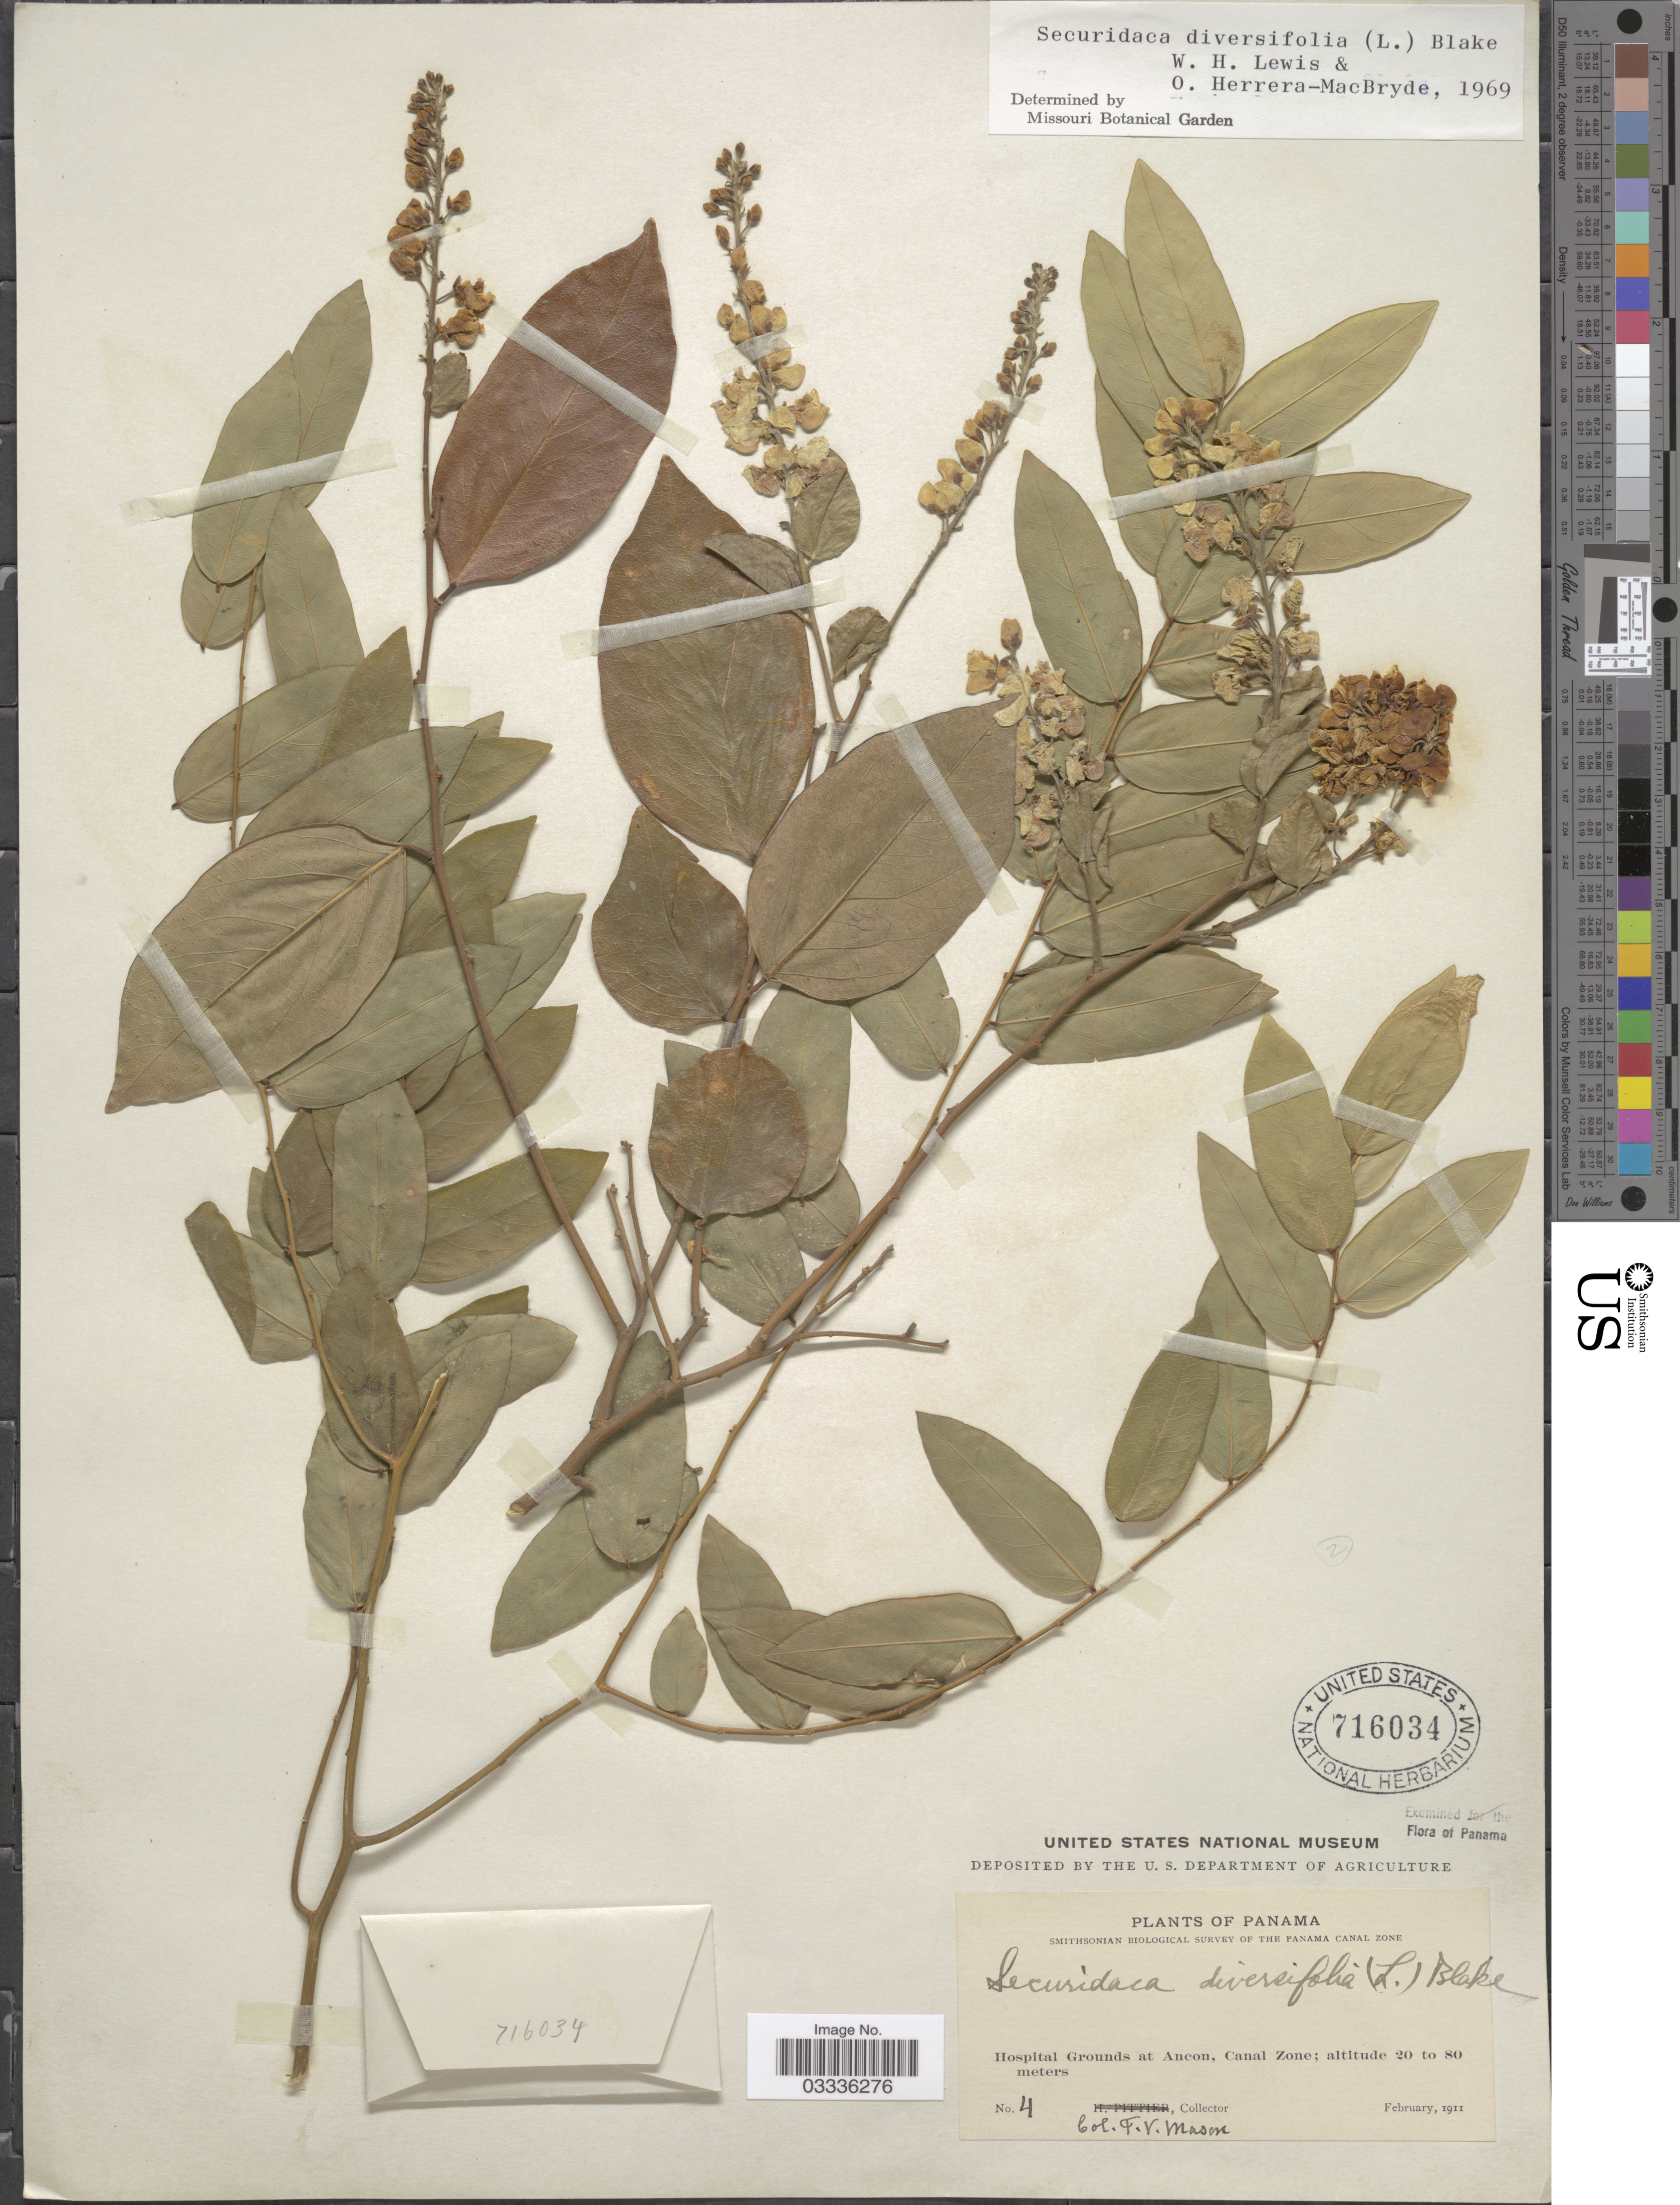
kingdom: Plantae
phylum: Tracheophyta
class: Magnoliopsida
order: Fabales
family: Polygalaceae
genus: Securidaca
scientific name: Securidaca diversifolia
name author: (L.) S.F. Blake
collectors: F. Mason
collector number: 4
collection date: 1911-02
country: Panama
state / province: Colón / Panamá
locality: Hospital Grounds at Ancon, Canal Zone.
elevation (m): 20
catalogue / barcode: US 716034